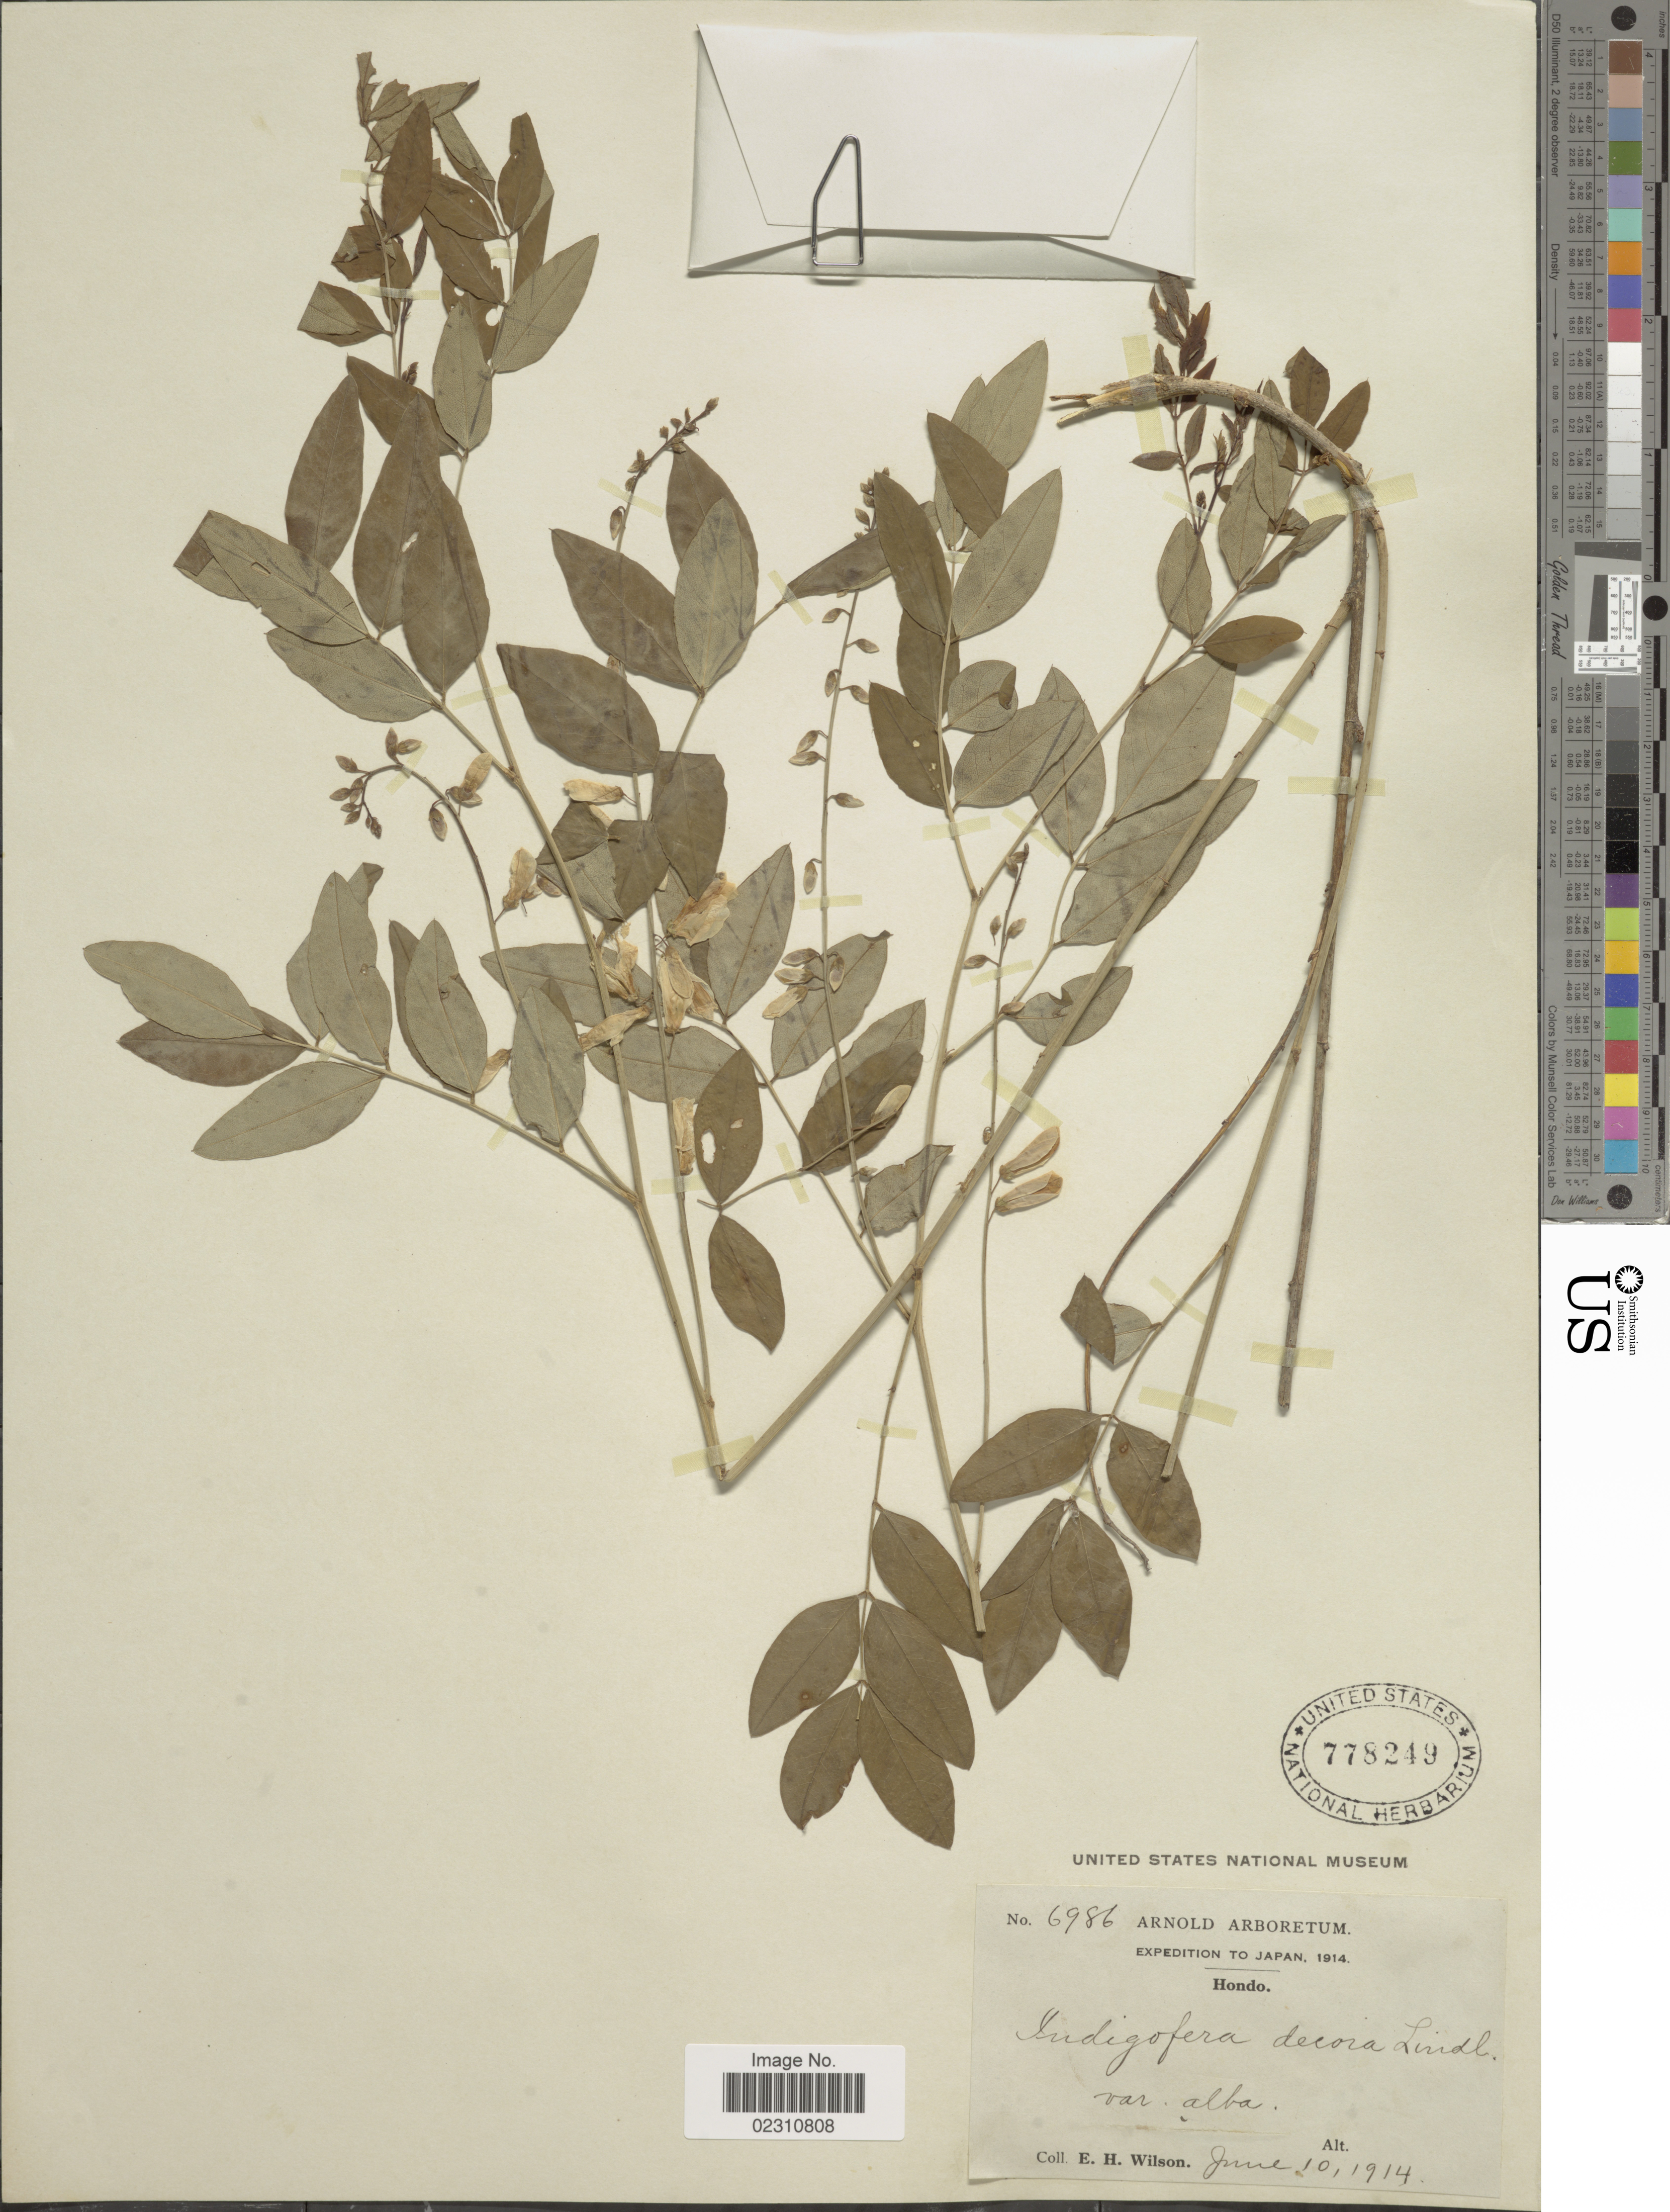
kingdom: Plantae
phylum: Tracheophyta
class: Magnoliopsida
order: Fabales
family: Fabaceae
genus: Indigofera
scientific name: Indigofera decora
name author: Lindl.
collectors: E. Wilson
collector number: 6986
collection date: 1914-06-10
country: Japan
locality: Japan, Hondo.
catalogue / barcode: US 778249